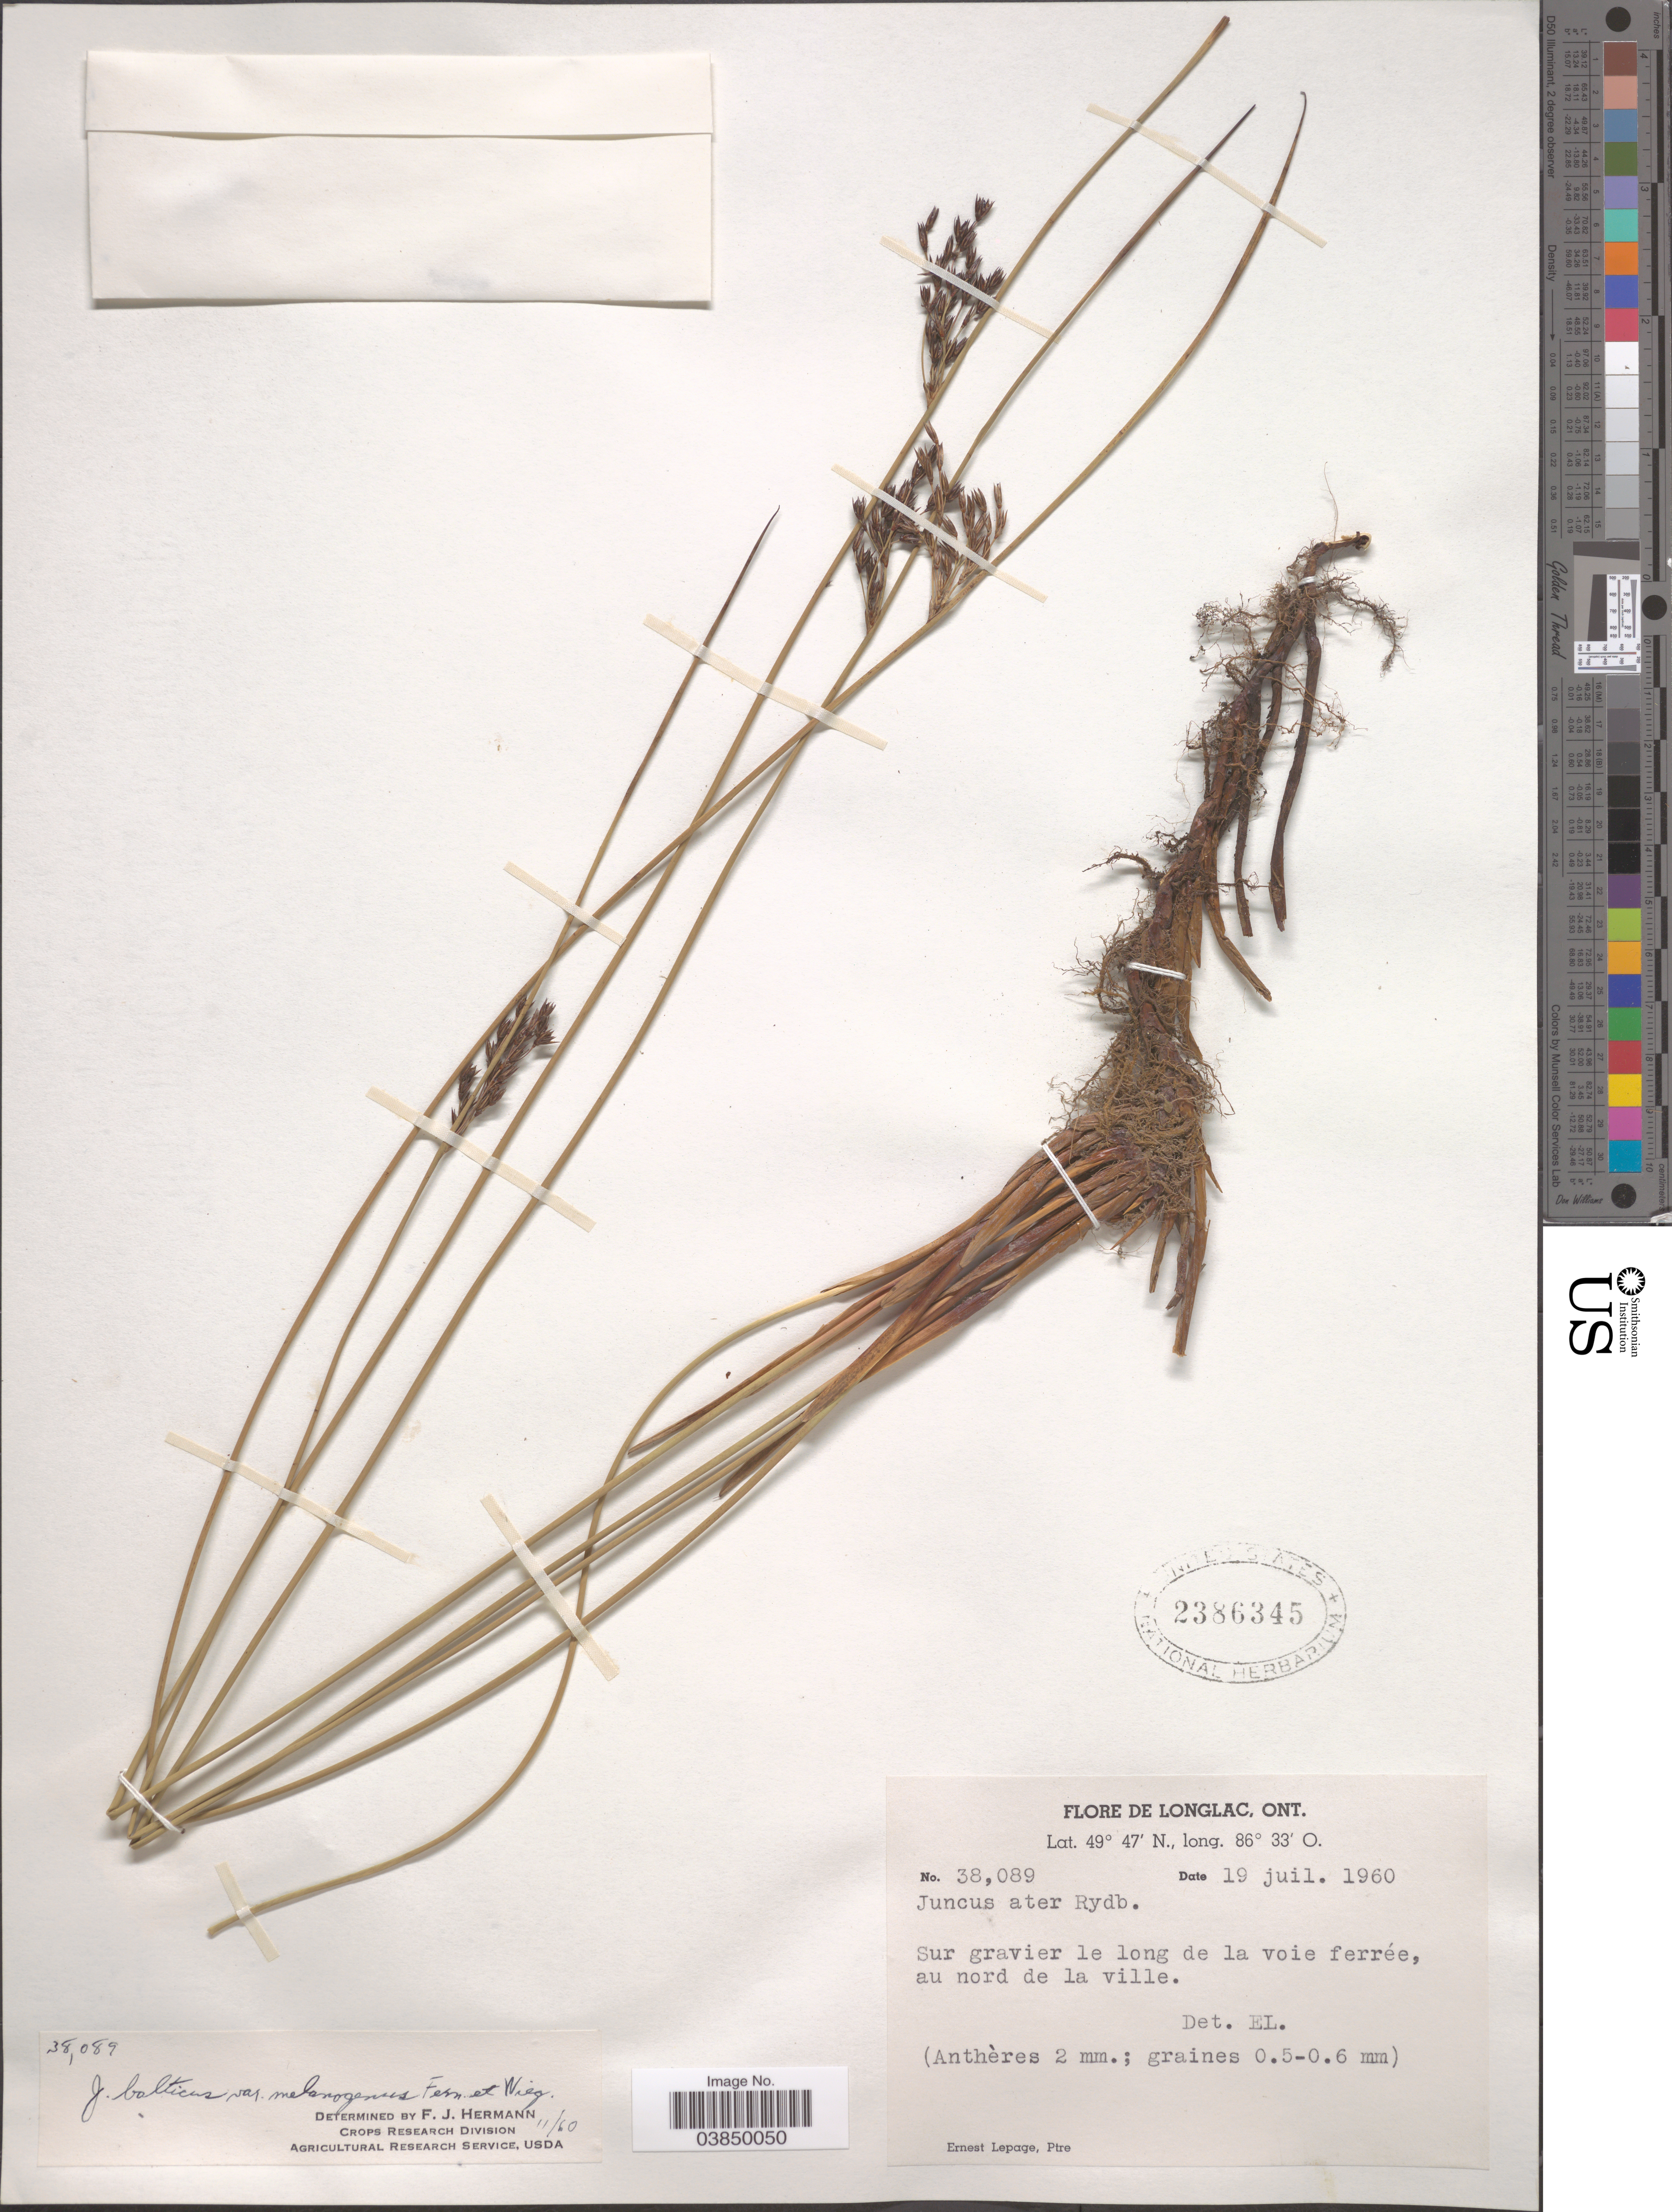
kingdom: Plantae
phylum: Tracheophyta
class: Liliopsida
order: Poales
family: Juncaceae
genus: Juncus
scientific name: Juncus balticus var. melanogenus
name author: Fernald & Wiegand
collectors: E. Lepage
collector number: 38089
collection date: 1960-07-19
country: Canada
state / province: Ontario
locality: Longlac. Sur gravier le long de la voie ferrée, au nord de la ville.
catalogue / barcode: US 2386345